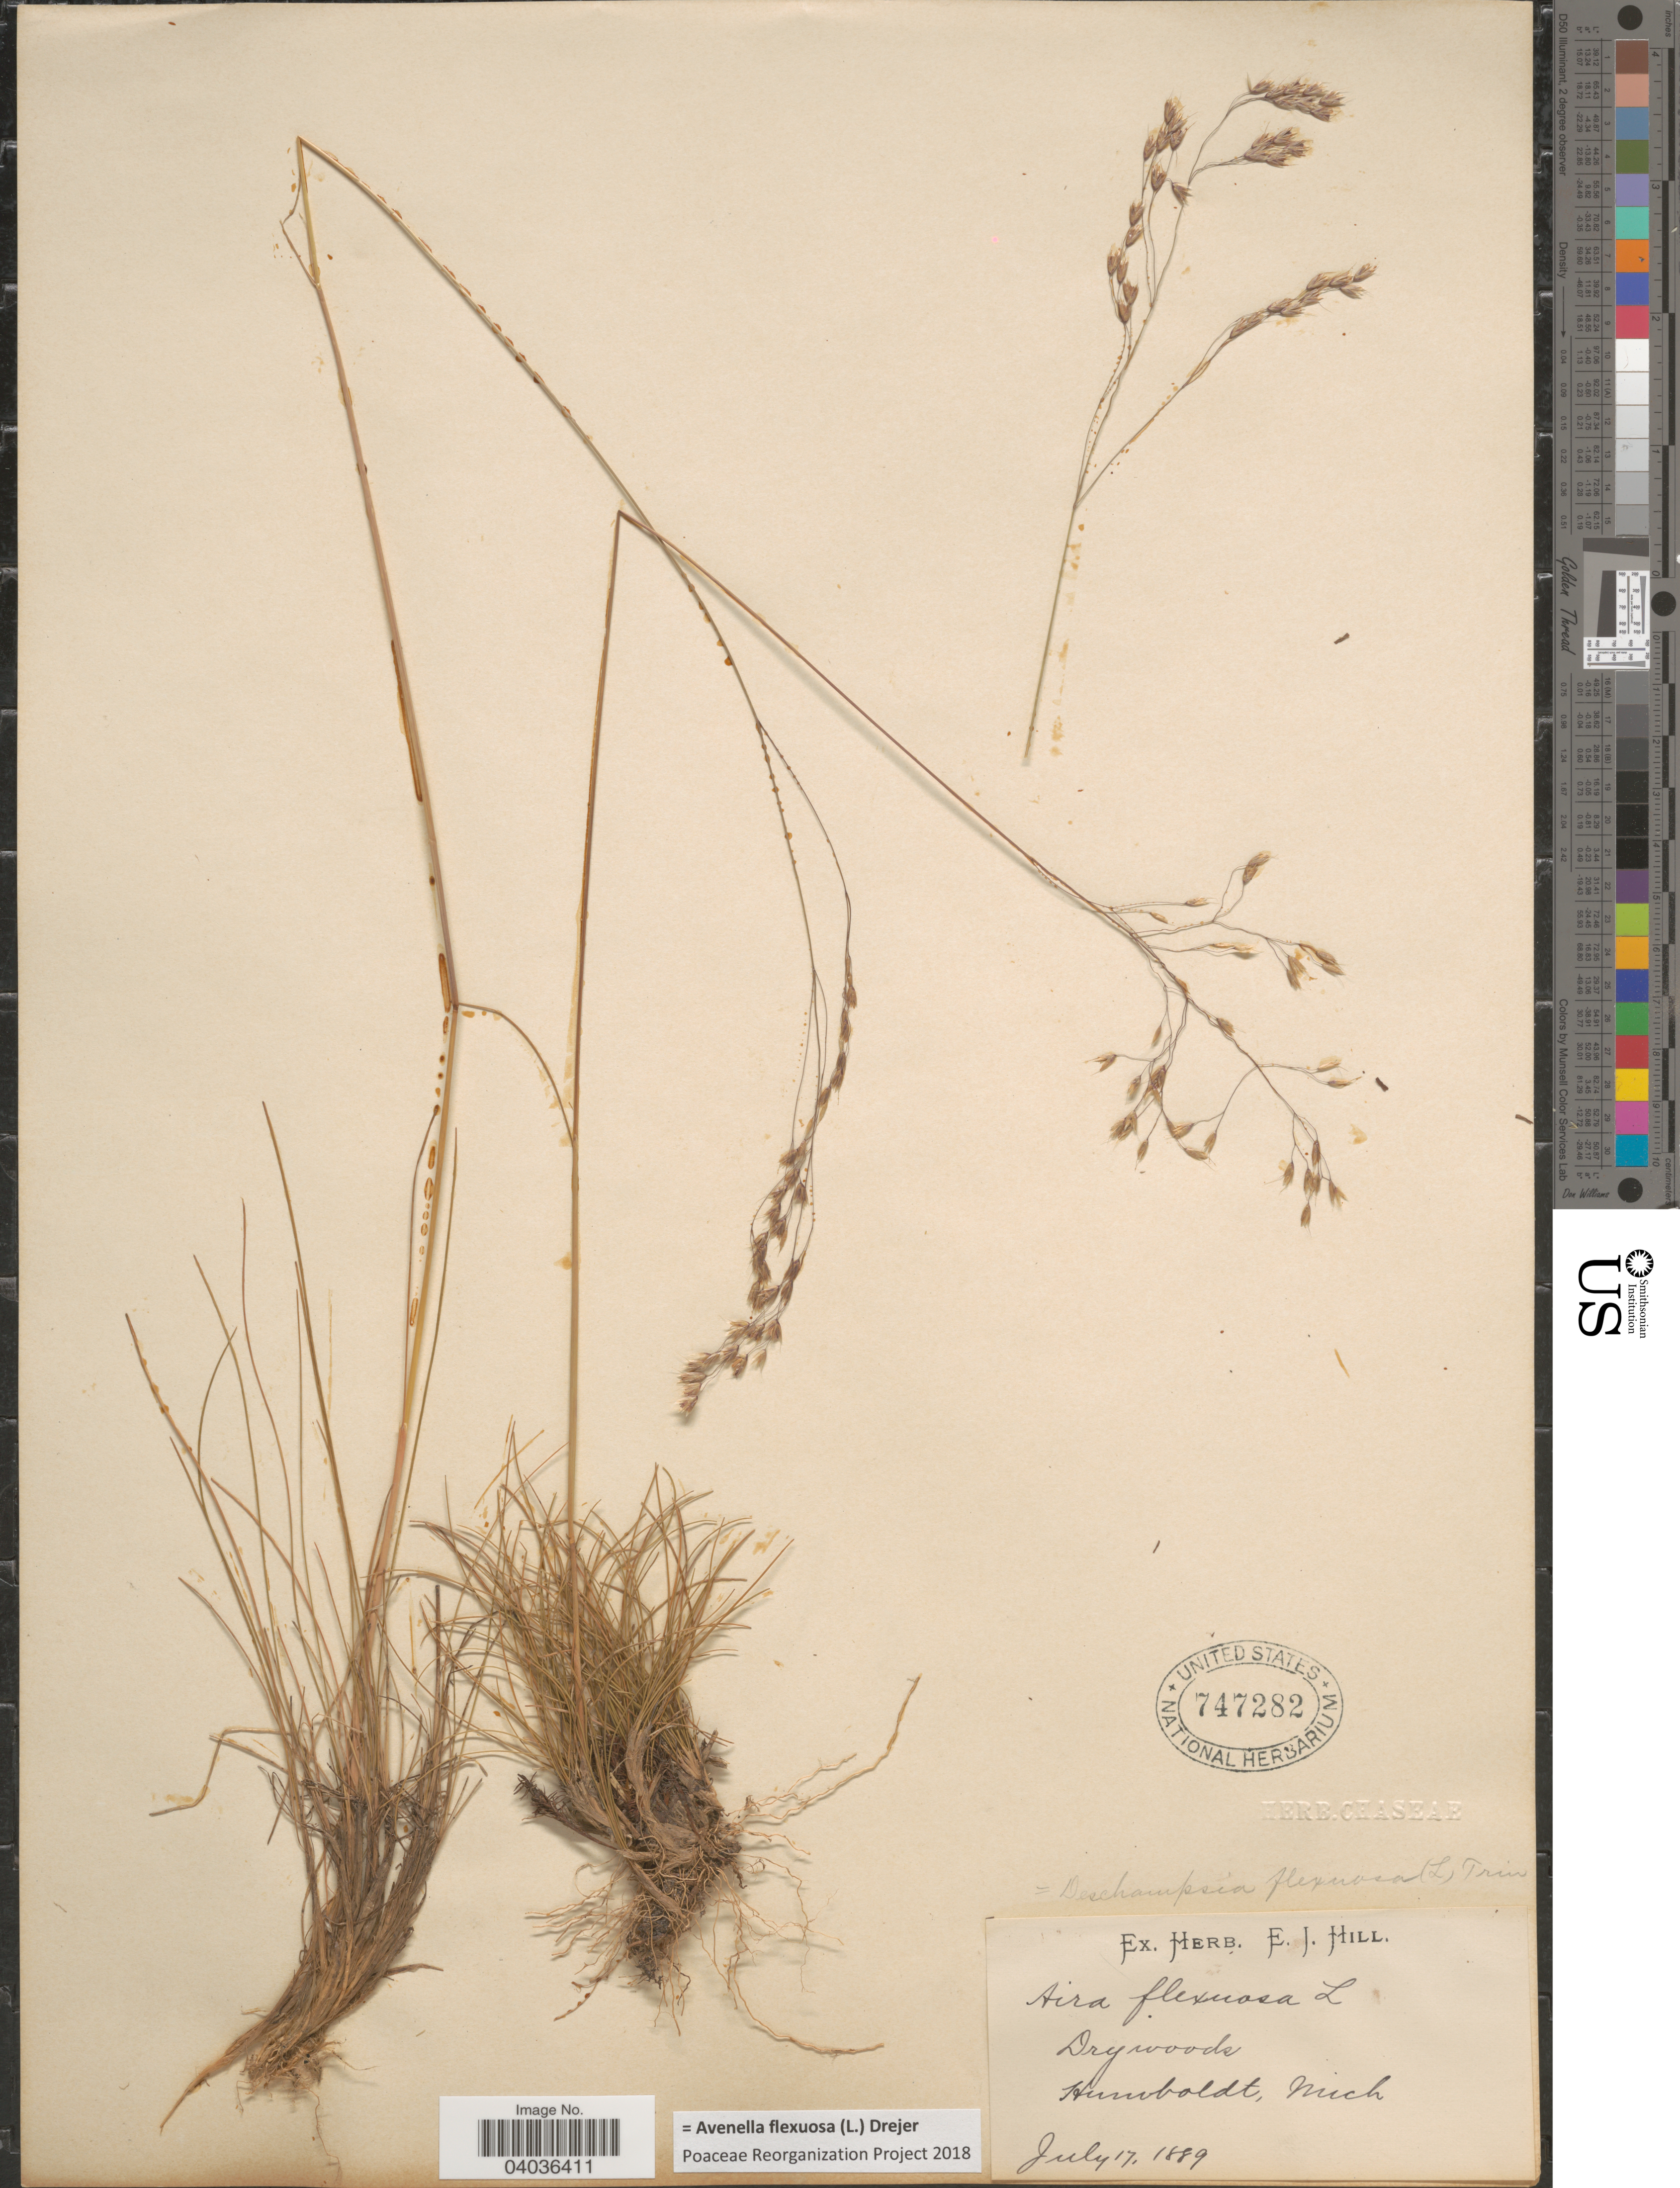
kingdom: Plantae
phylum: Tracheophyta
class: Liliopsida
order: Poales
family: Poaceae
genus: Avenella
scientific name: Avenella flexuosa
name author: (L.) Drejer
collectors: Ex herb. E. J. Hill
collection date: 1889-07-17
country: United States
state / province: Michigan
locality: Humboldt.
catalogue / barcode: US 747282